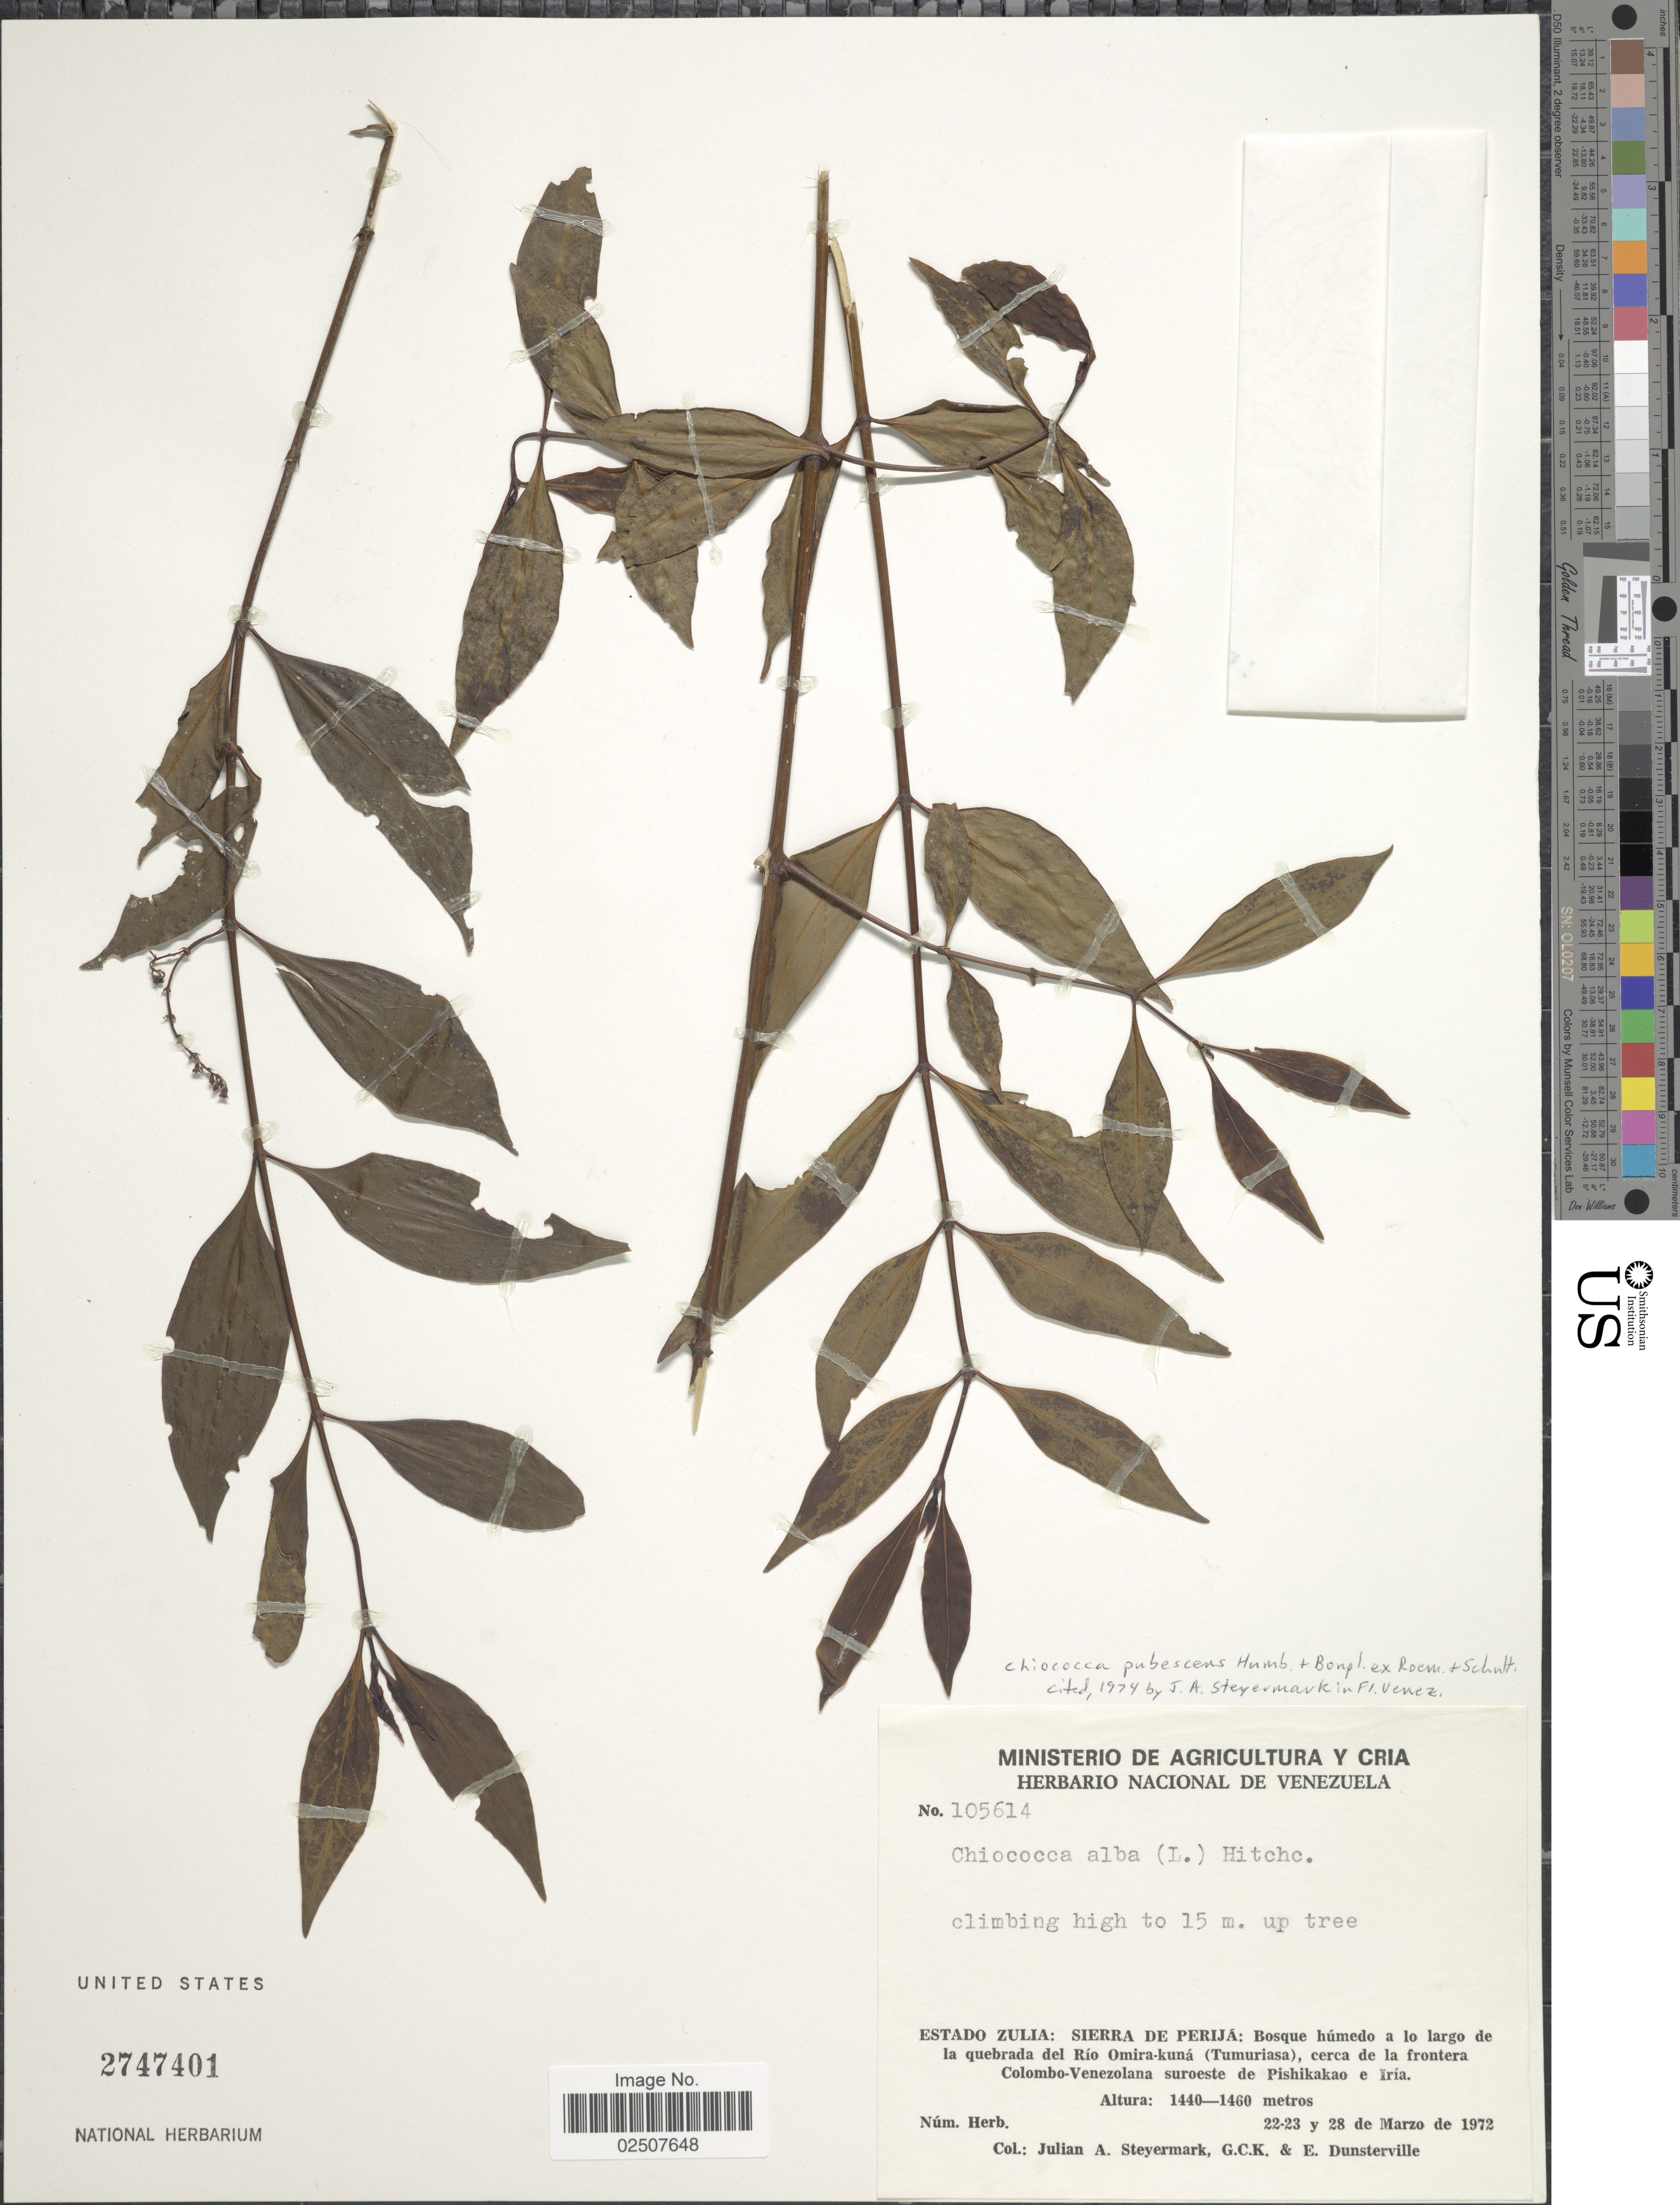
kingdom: Plantae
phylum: Tracheophyta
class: Magnoliopsida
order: Gentianales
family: Rubiaceae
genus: Chiococca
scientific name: Chiococca pubescens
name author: Humb. & Bonpl. ex Roem. & Schult.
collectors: J. Steyermark, G. C. K. Dunsterville & E. Dunsterville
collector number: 105614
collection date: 1972-03-22/1972-03-28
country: Venezuela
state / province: Zulia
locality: Sierra de Perija: Bosque húmedo a lo largo de la quebrada del Río Omira-kuná (Tumuriasa), cerca de la frontera Colombo-Venezolana suroeste de Pishikakao e Iría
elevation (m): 1440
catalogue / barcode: US 2747401